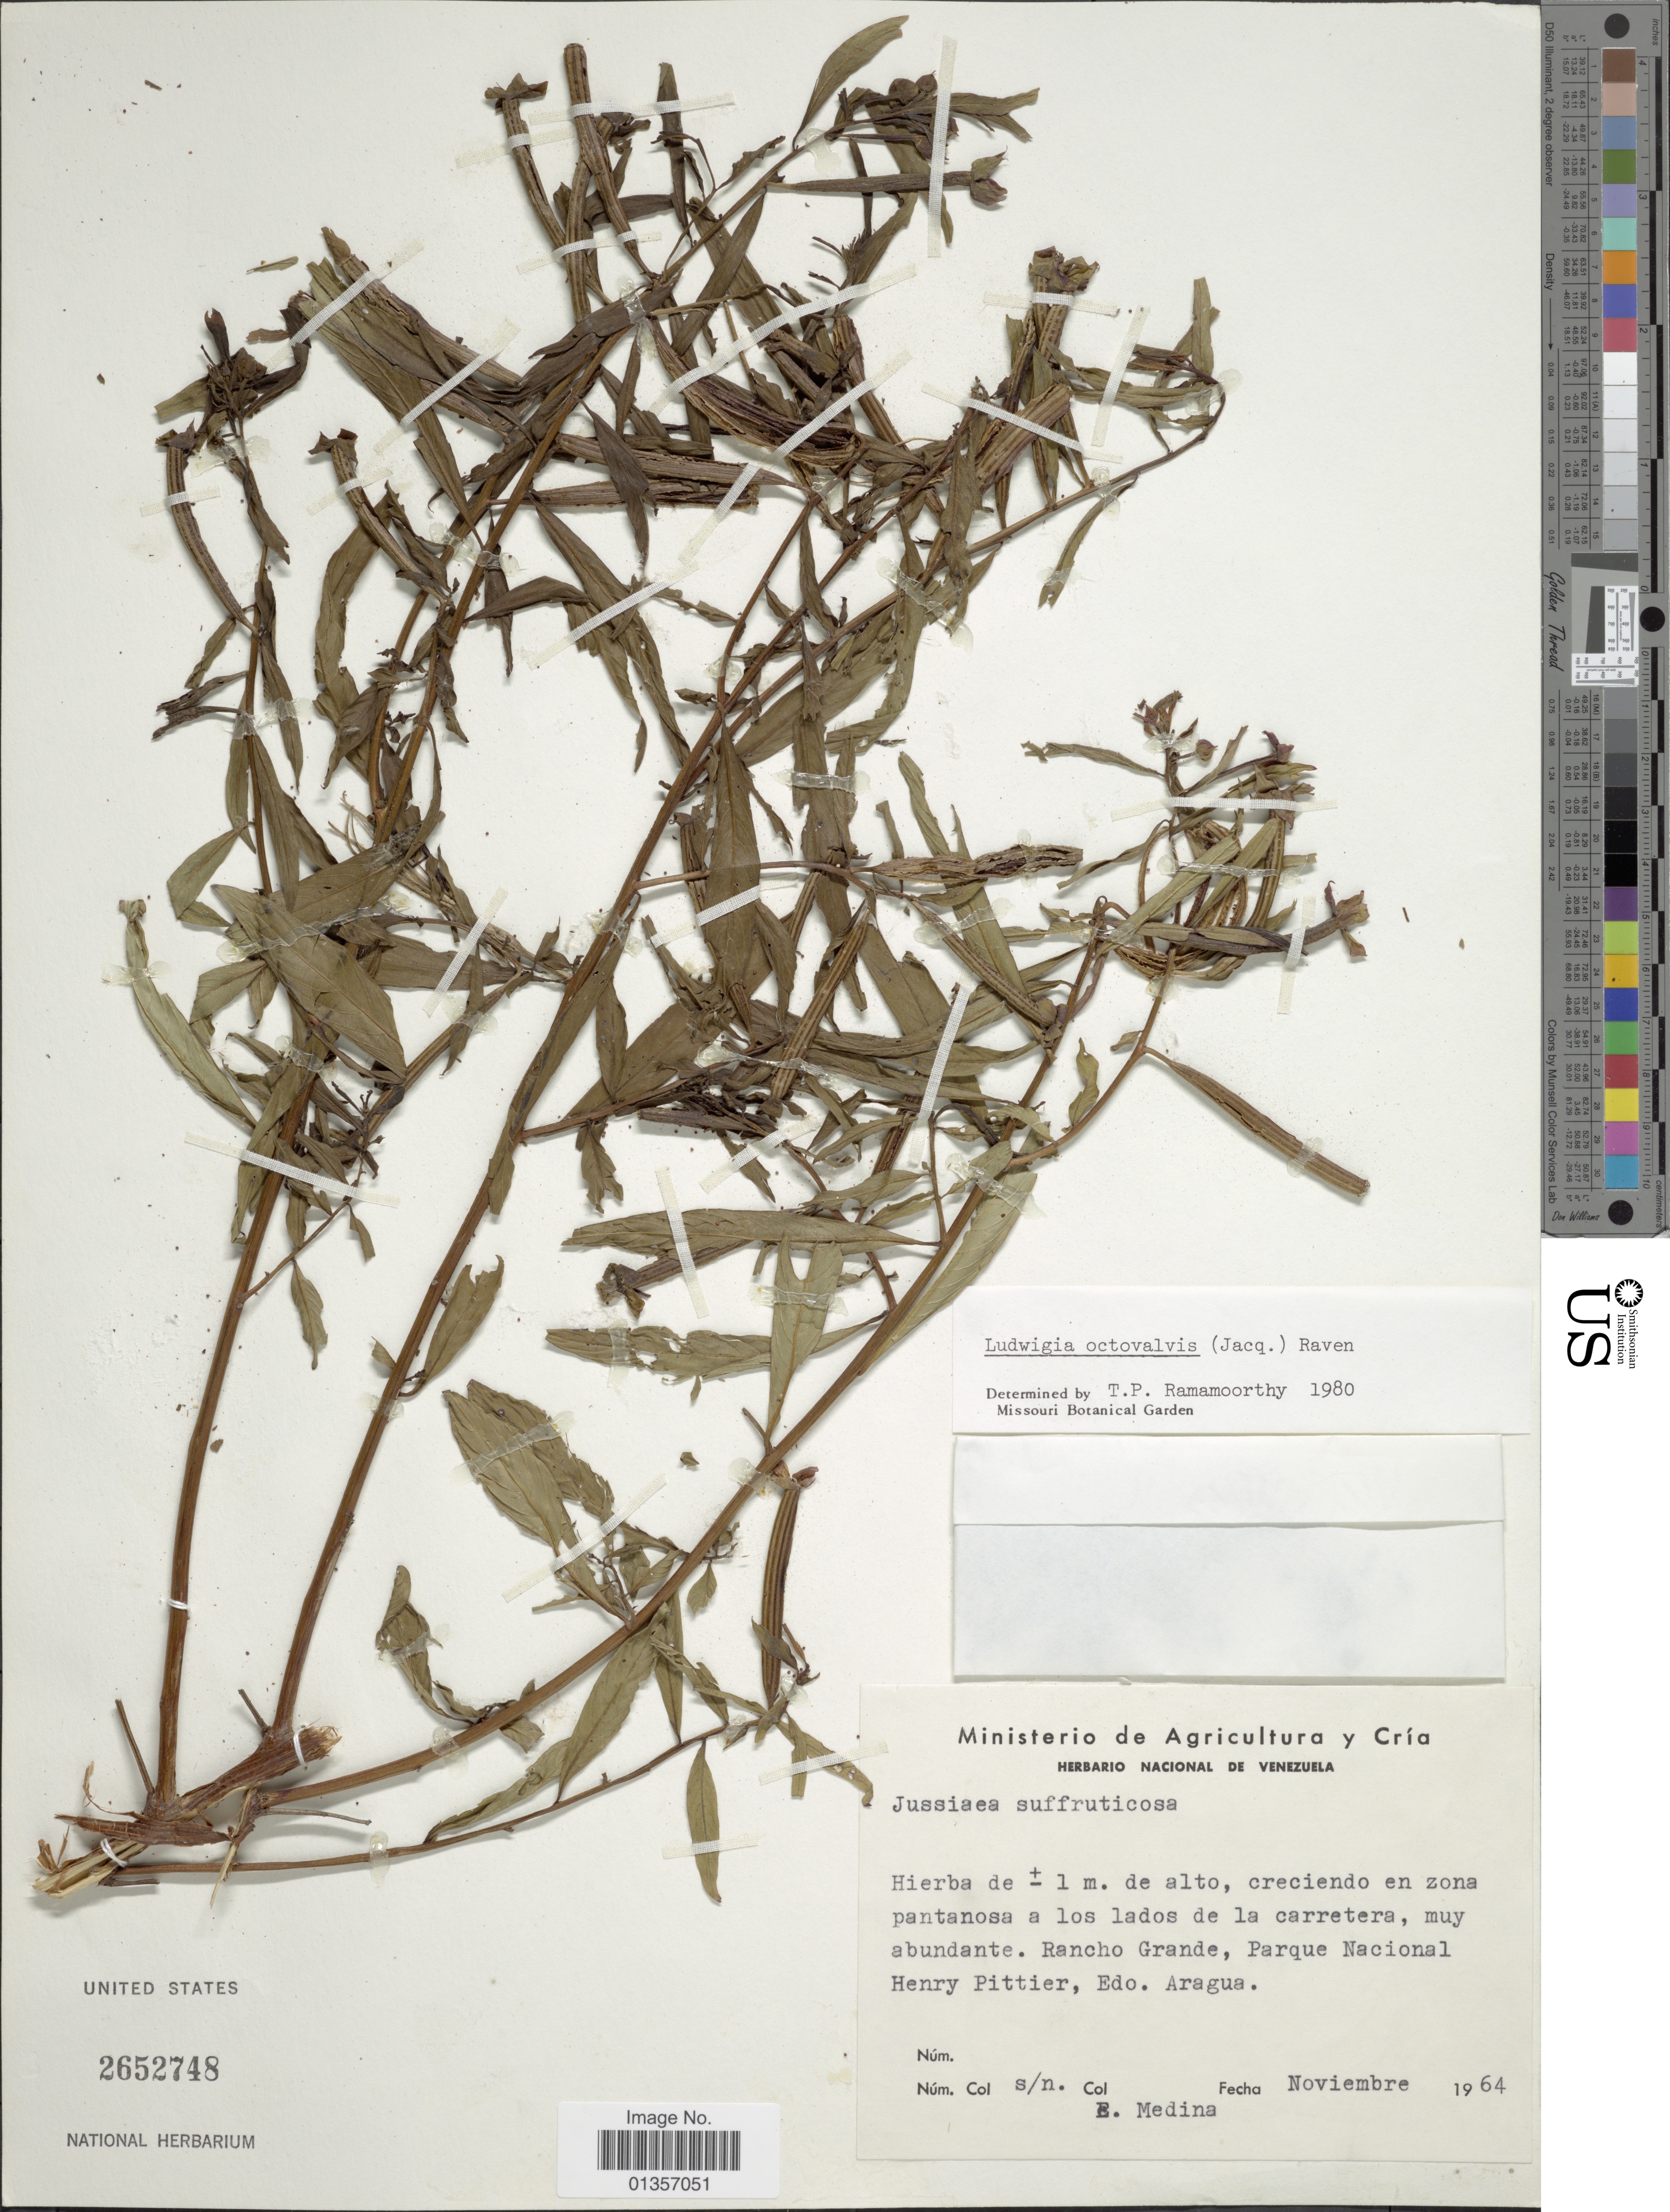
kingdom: Plantae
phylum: Tracheophyta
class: Magnoliopsida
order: Myrtales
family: Onagraceae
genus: Ludwigia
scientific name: Ludwigia octovalvis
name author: (Jacq.) P.H. Raven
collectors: E. Medina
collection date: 1964-11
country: Venezuela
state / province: Aragua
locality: Rancho Grande, Parque Nacional Henry Pittier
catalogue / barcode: US 2652748